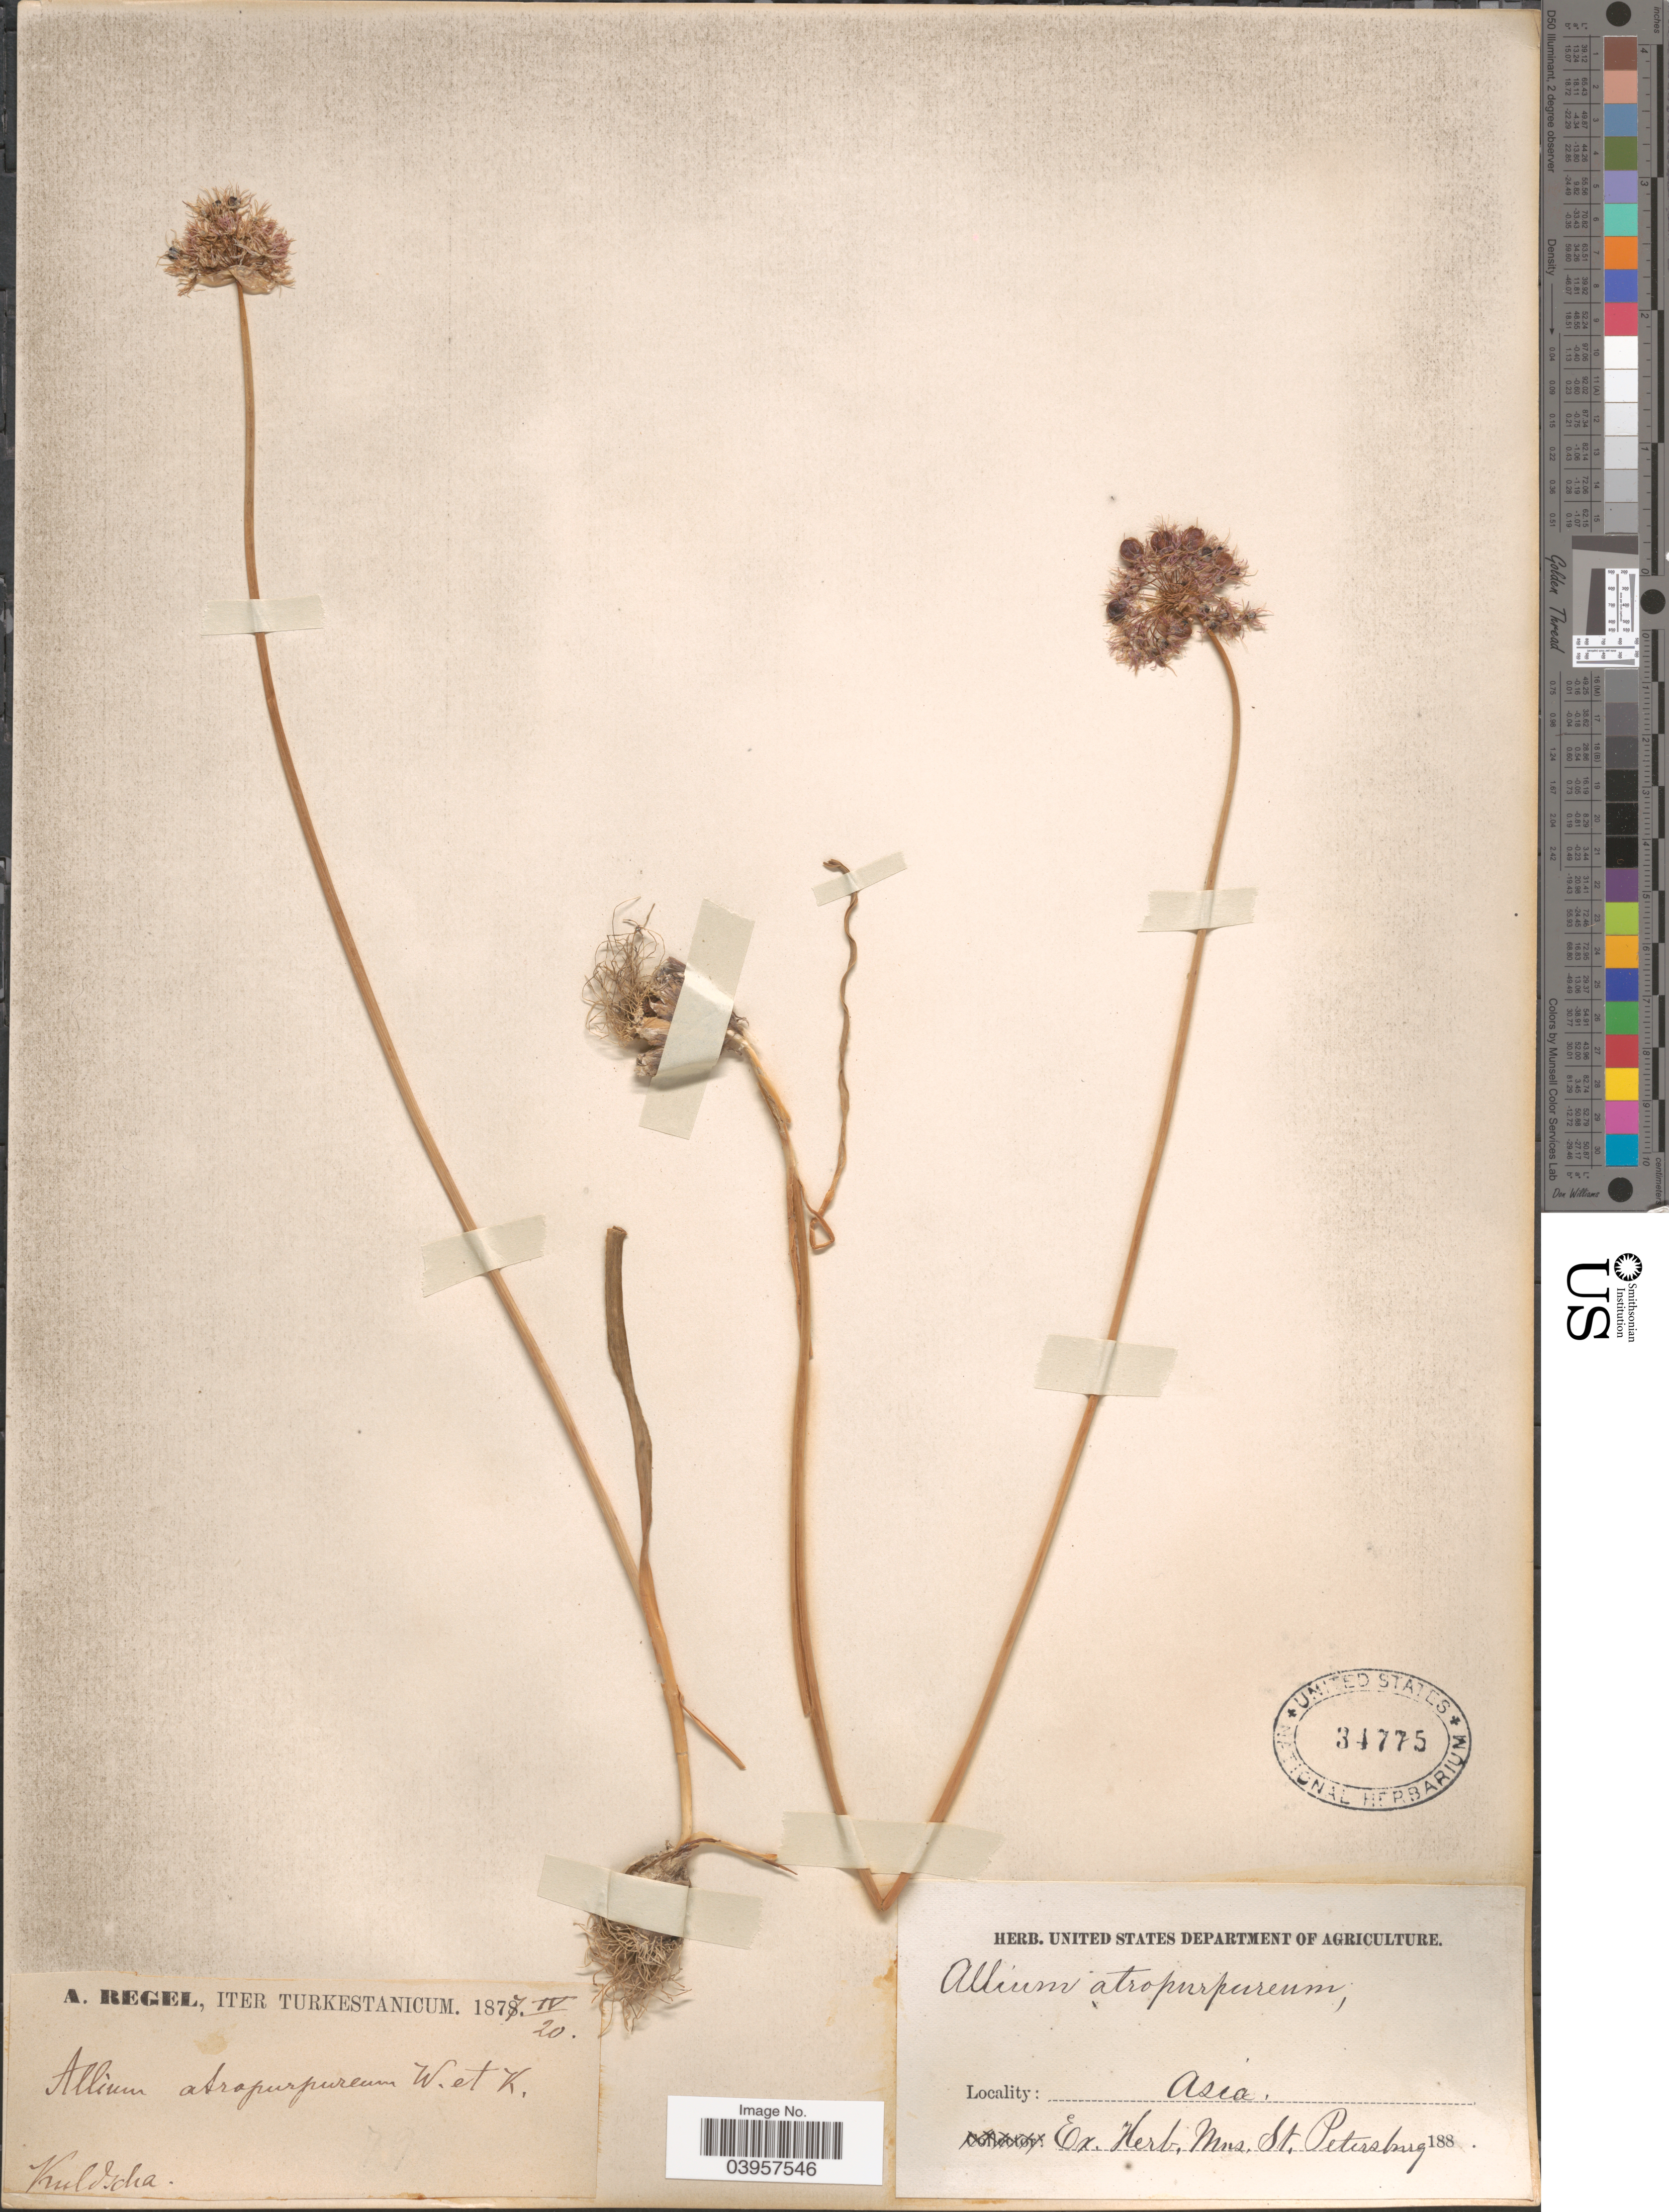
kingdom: Plantae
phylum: Tracheophyta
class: Liliopsida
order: Asparagales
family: Amaryllidaceae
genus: Allium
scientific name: Allium atropurpureum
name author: Waldst. & Kit.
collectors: A. Regel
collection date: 1877-04-20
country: Kyrgyzstan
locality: Iter Turkestanicum. Kuldscha. Asia.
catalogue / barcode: US 34775